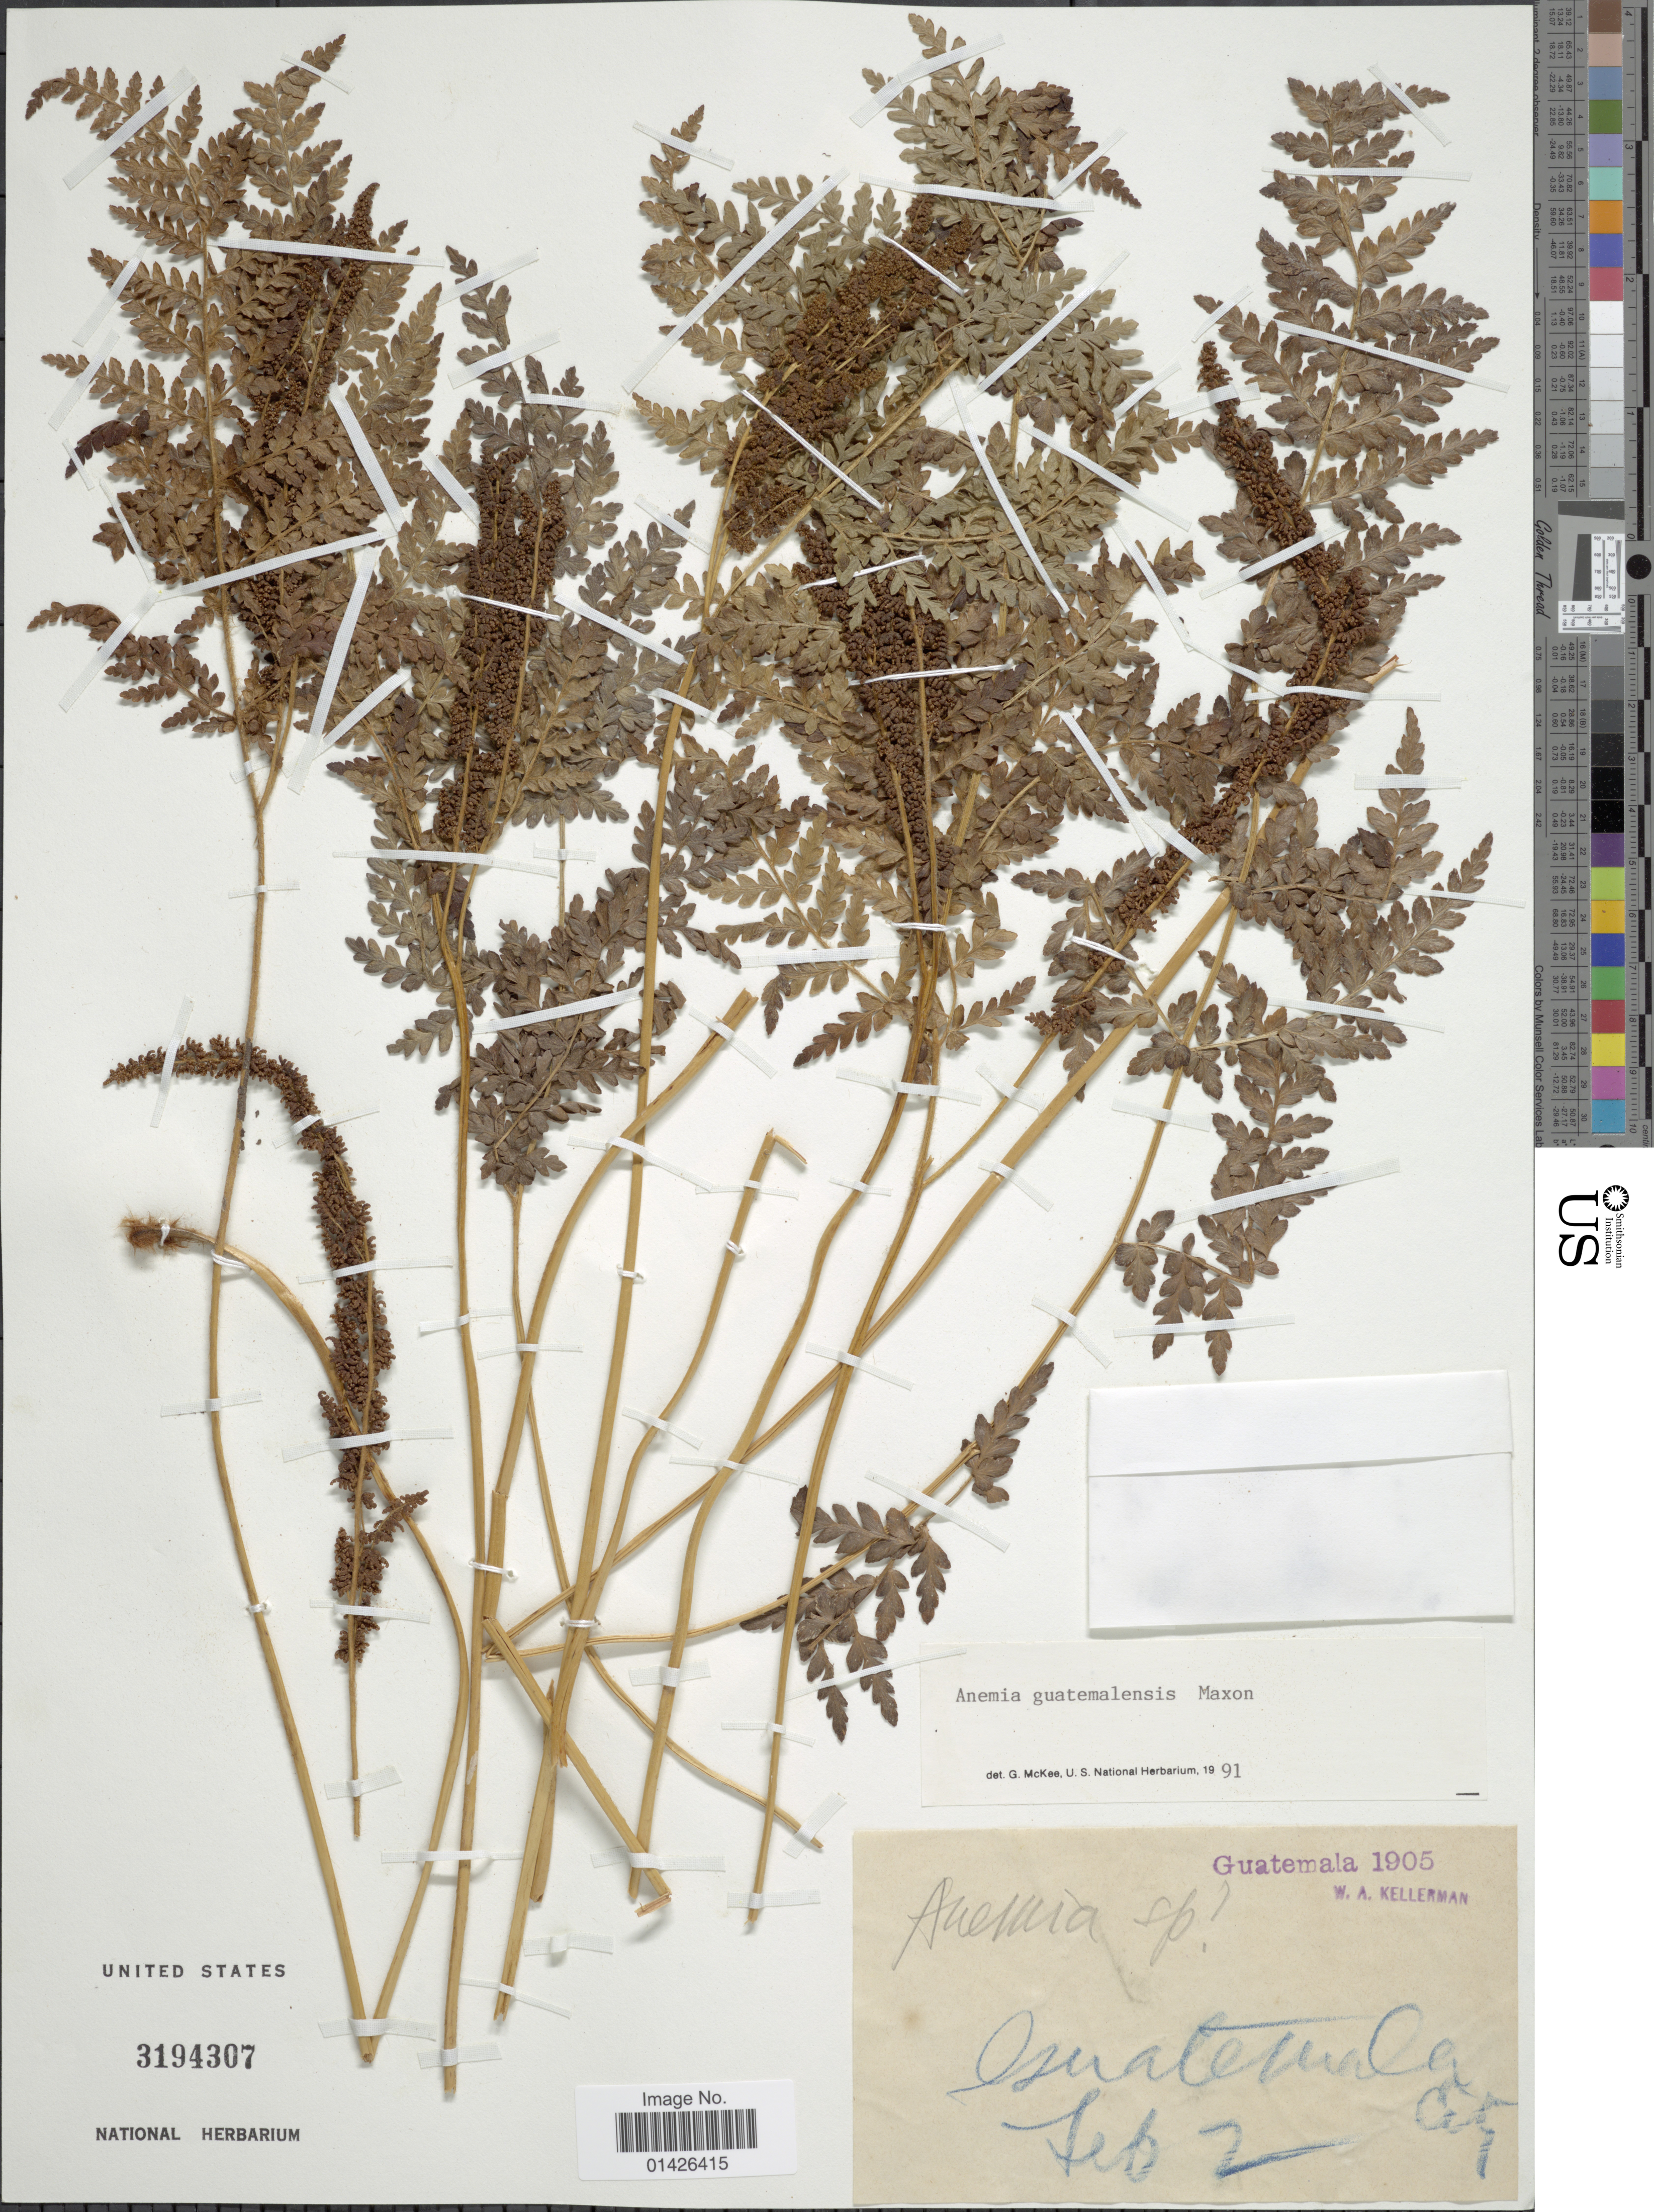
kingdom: Plantae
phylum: Tracheophyta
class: Polypodiopsida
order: Schizaeales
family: Anemiaceae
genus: Anemia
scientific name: Anemia guatemalensis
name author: Maxon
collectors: W. Kellerman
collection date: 1905-02-02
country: Guatemala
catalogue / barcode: US 3194307